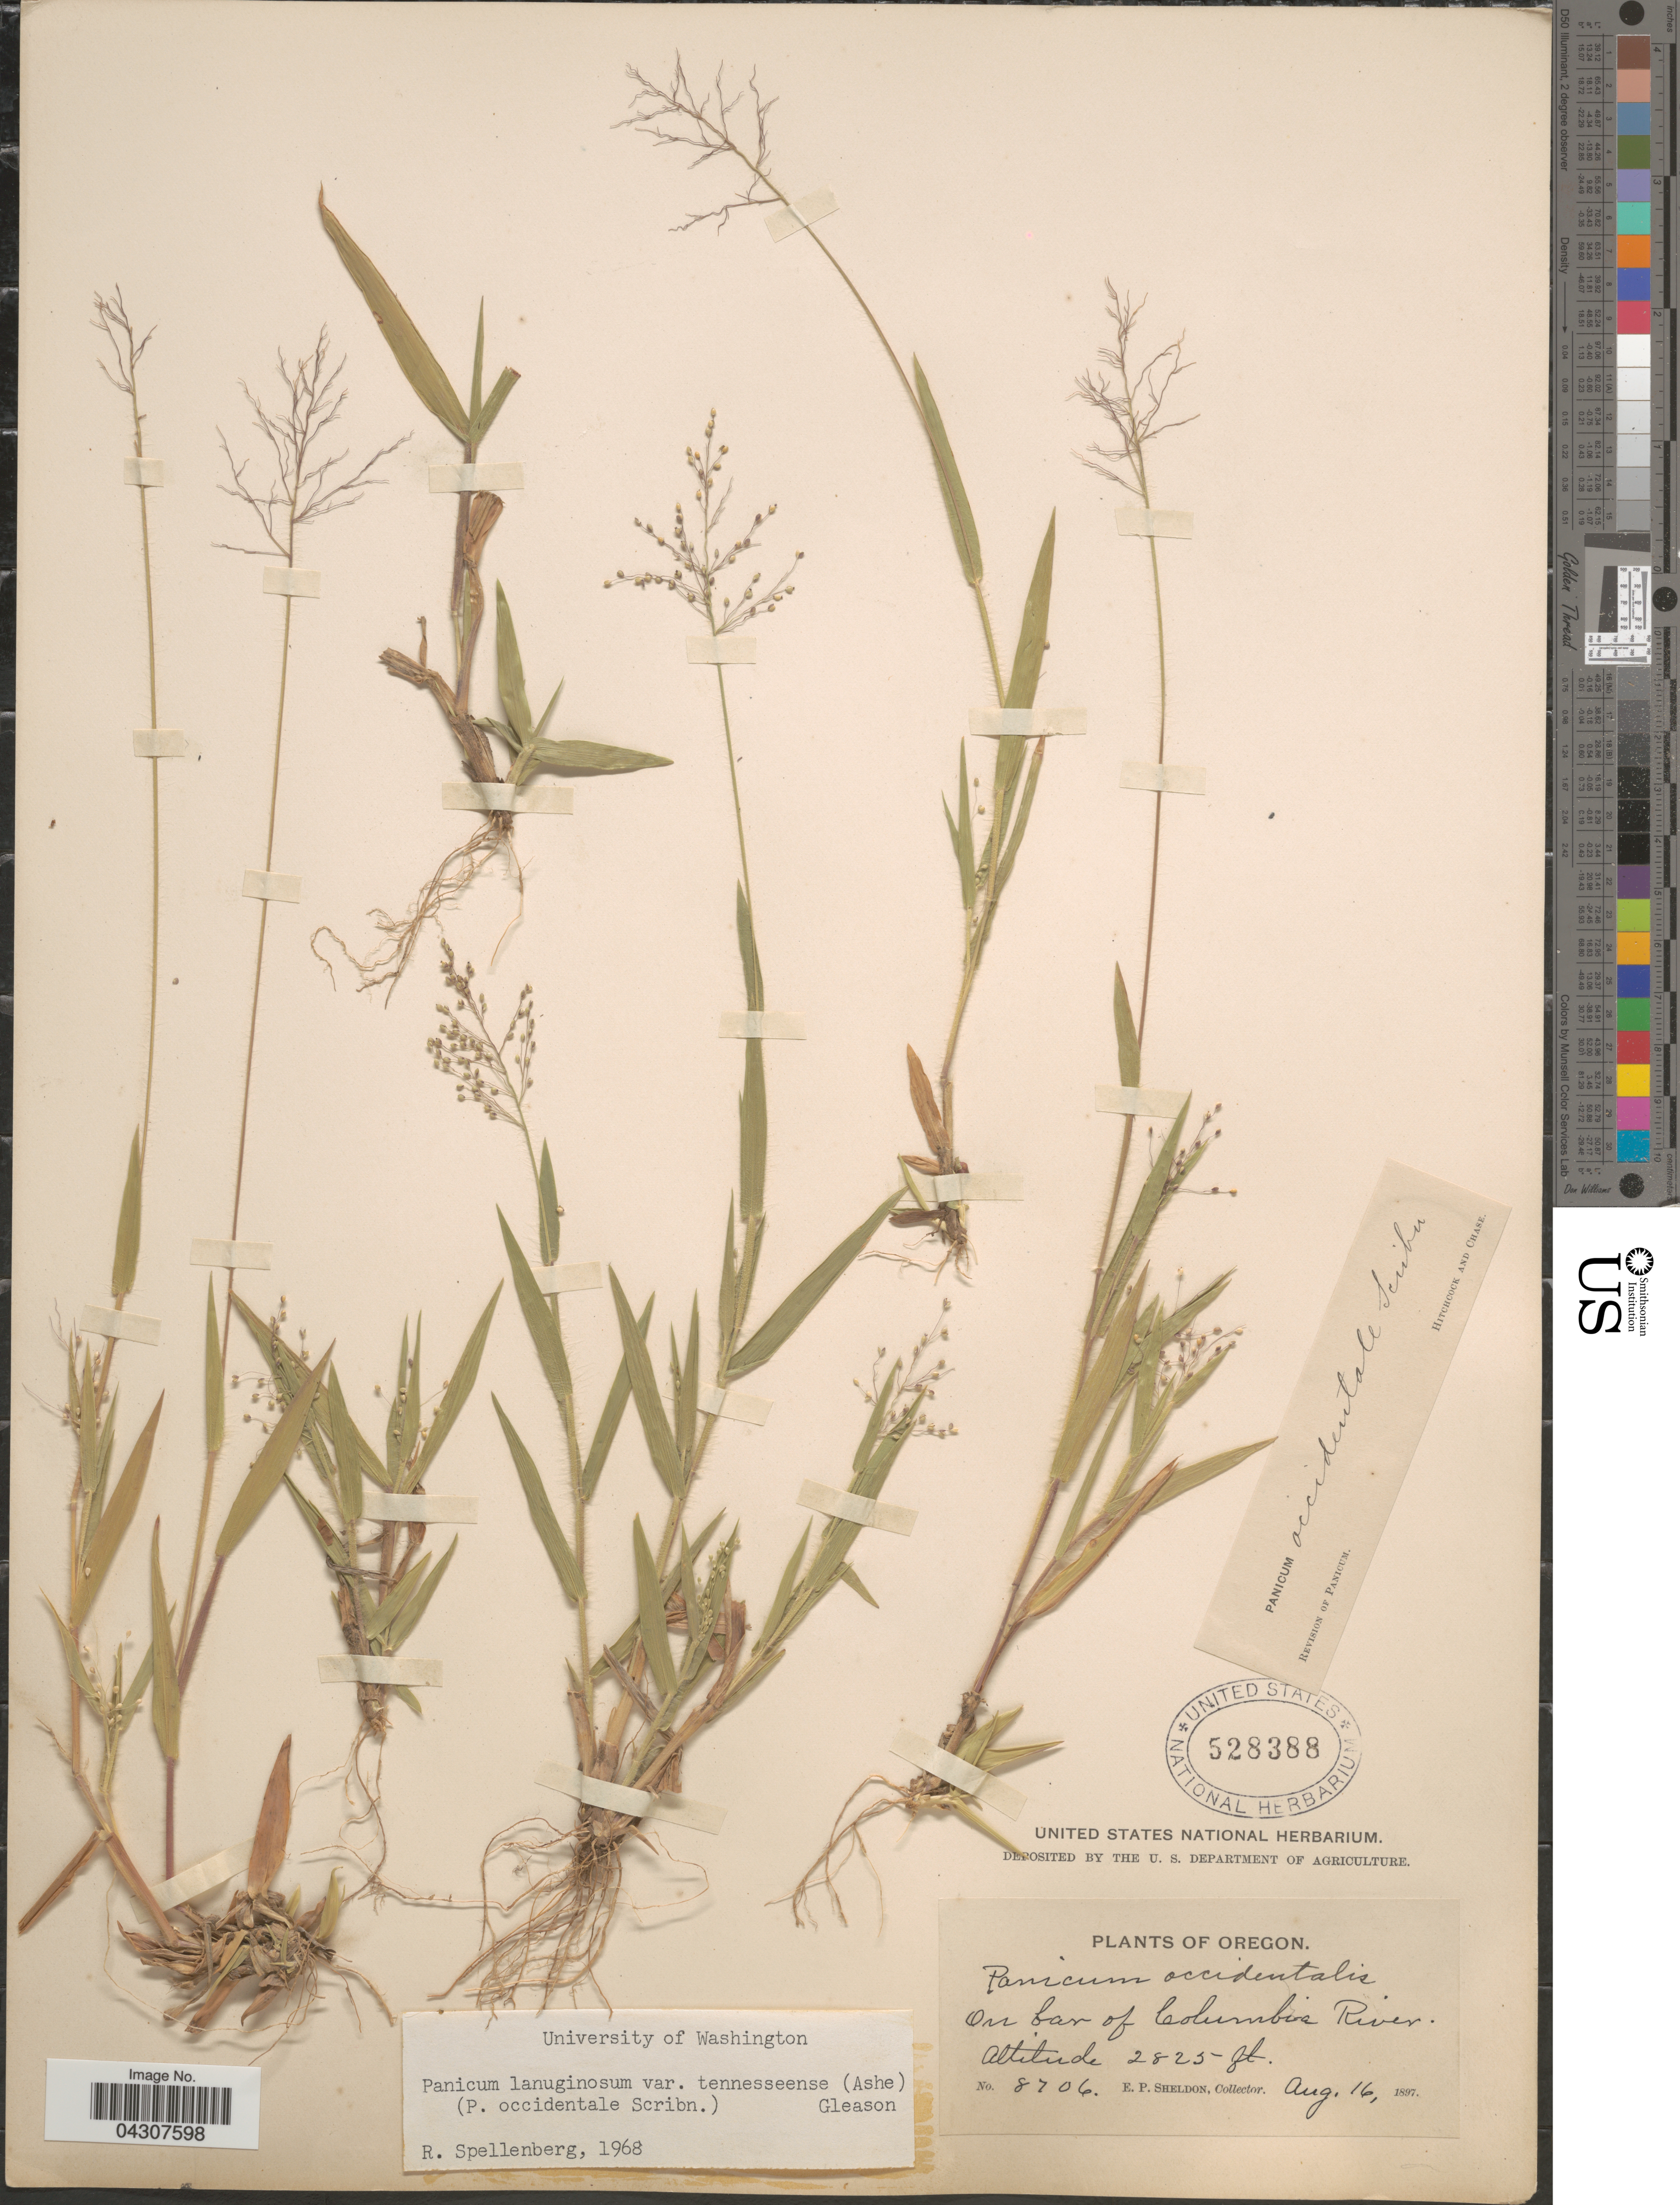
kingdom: Plantae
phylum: Tracheophyta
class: Liliopsida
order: Poales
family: Poaceae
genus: Dichanthelium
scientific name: Dichanthelium acuminatum var. acuminatum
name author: (Sw.) Gould & C.A. Clark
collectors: E. P. Sheldon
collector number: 8706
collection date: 1897-08-16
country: United States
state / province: Oregon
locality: On bar of Columbia River.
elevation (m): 861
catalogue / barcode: US 528388